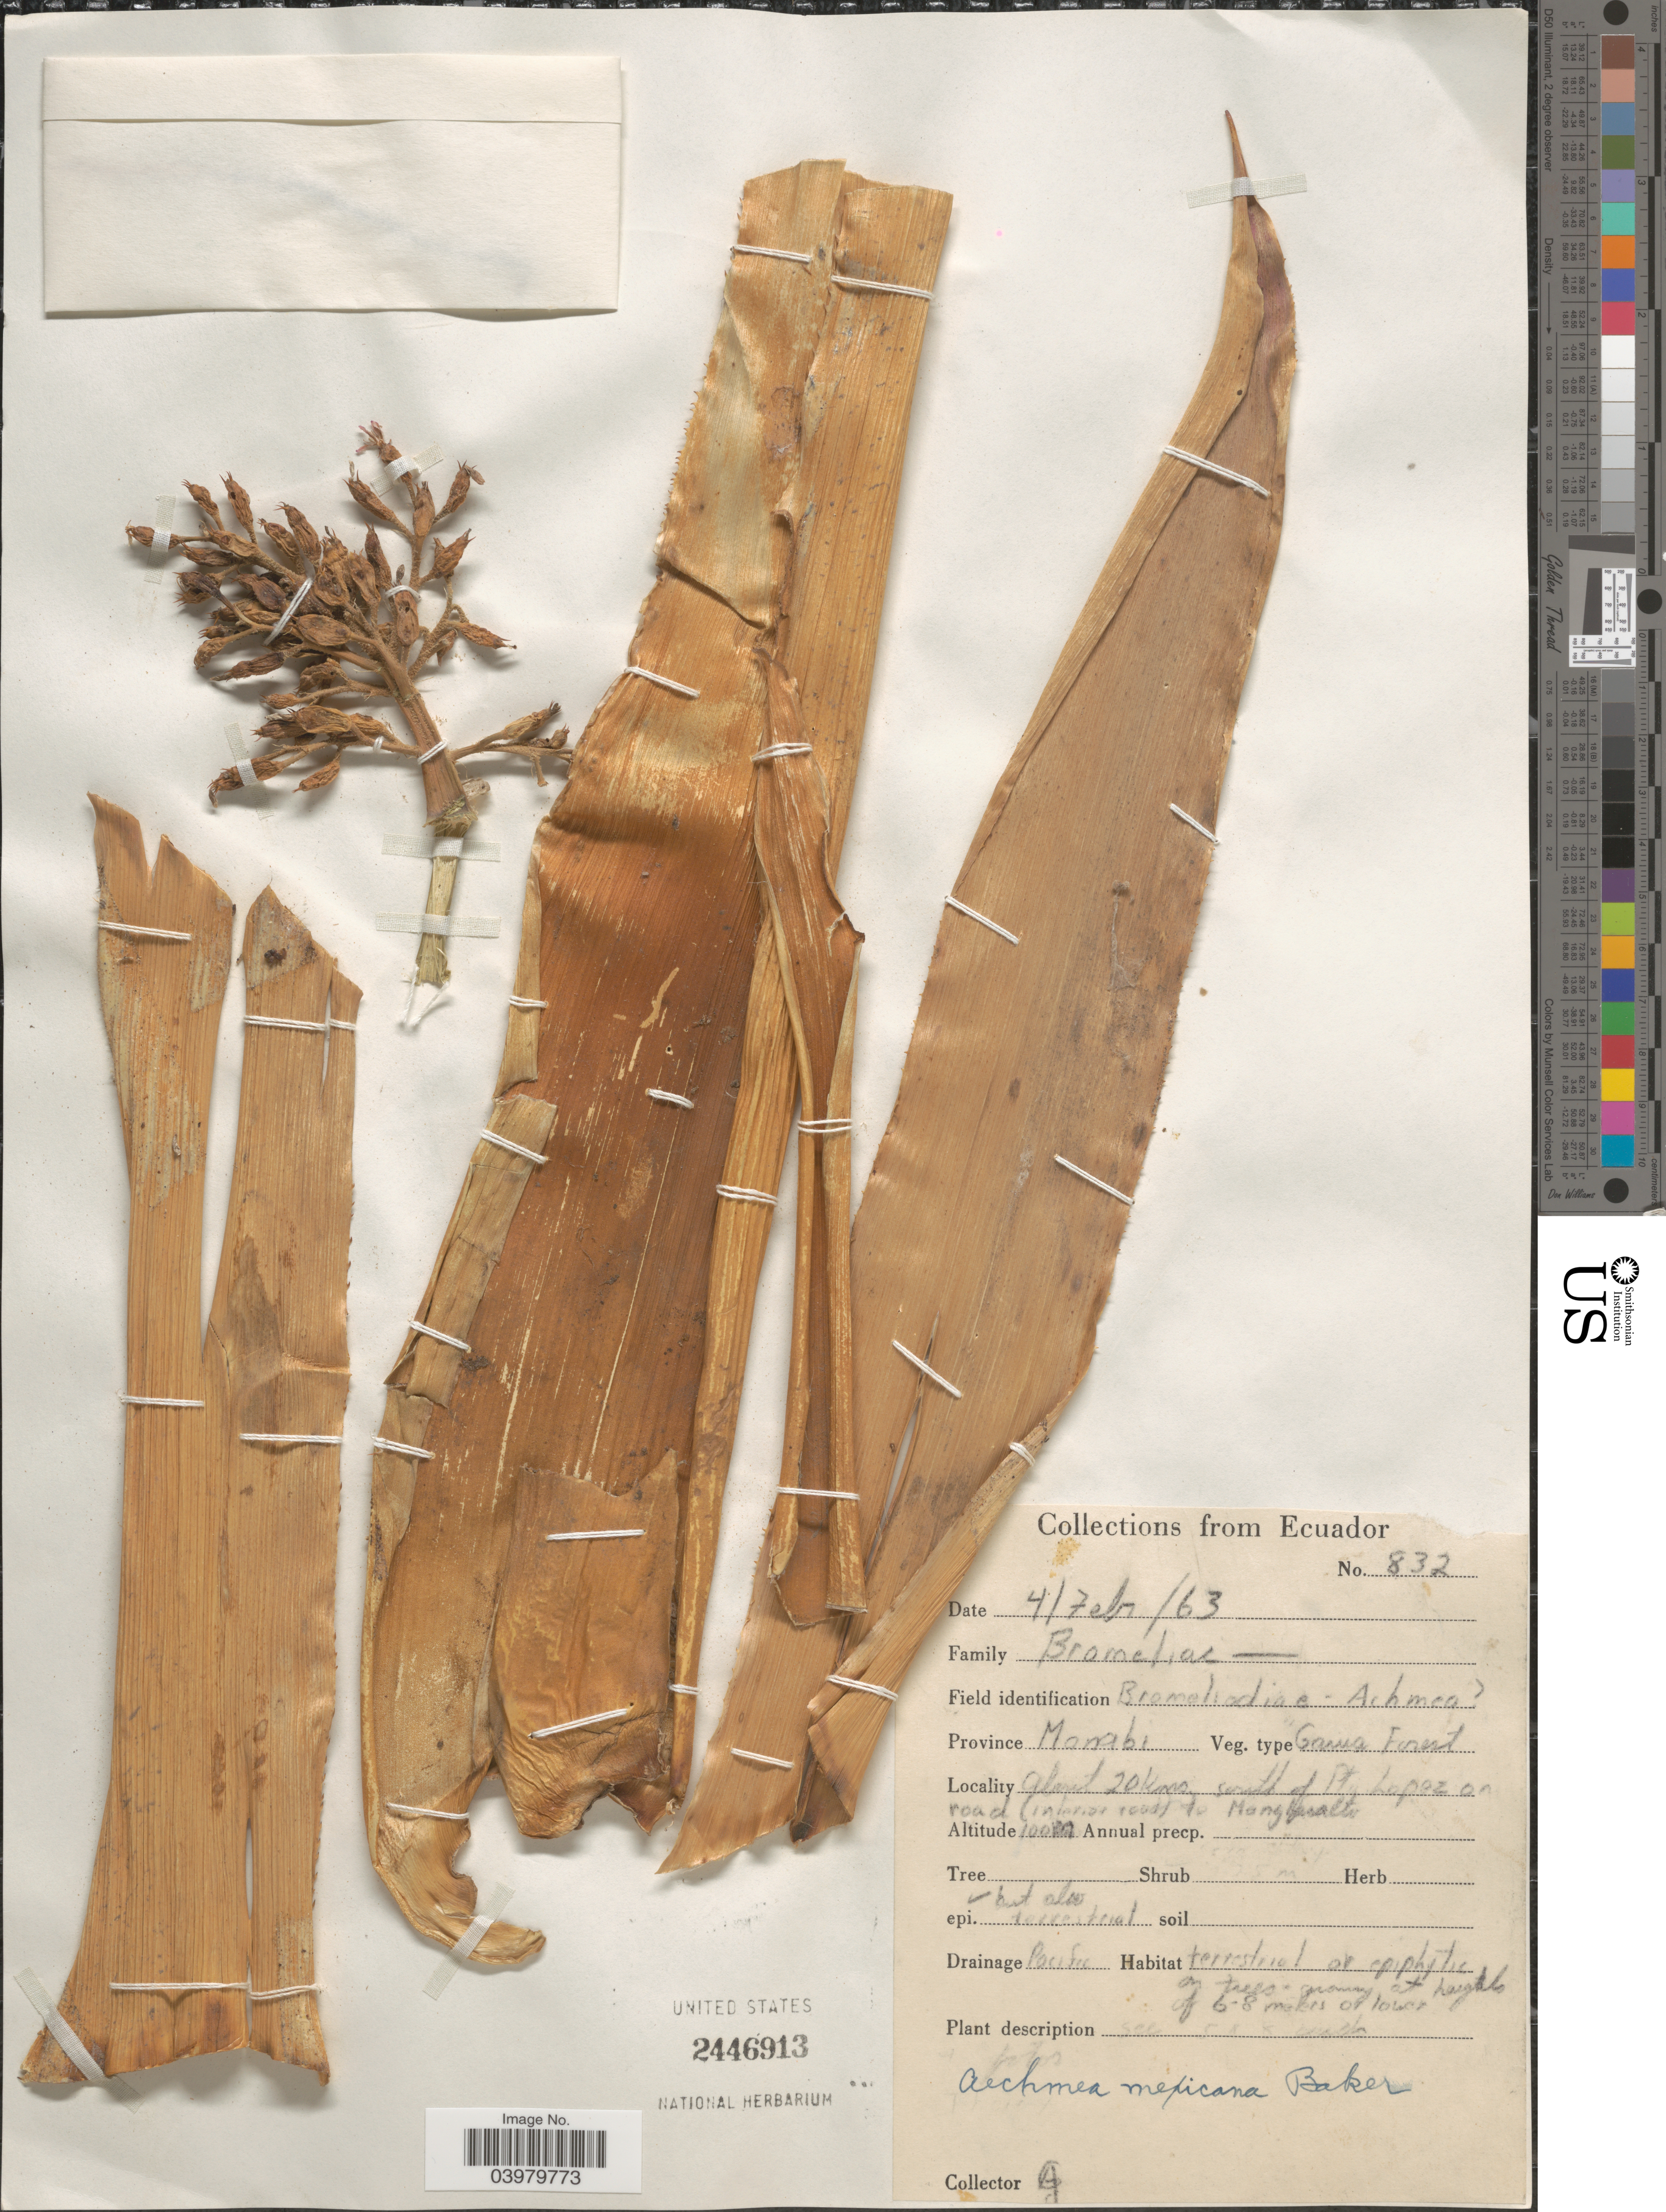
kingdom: Plantae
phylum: Tracheophyta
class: Liliopsida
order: Poales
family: Bromeliaceae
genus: Aechmea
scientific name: Aechmea mexicana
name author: Baker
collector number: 832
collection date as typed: Transcribed d/m/y: 4/2/63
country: Ecuador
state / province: Manabí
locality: Ganua Forest. About 20 kms south of Pt. Lopez on road (inferior road) to Manglaralto.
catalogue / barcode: US 2446913